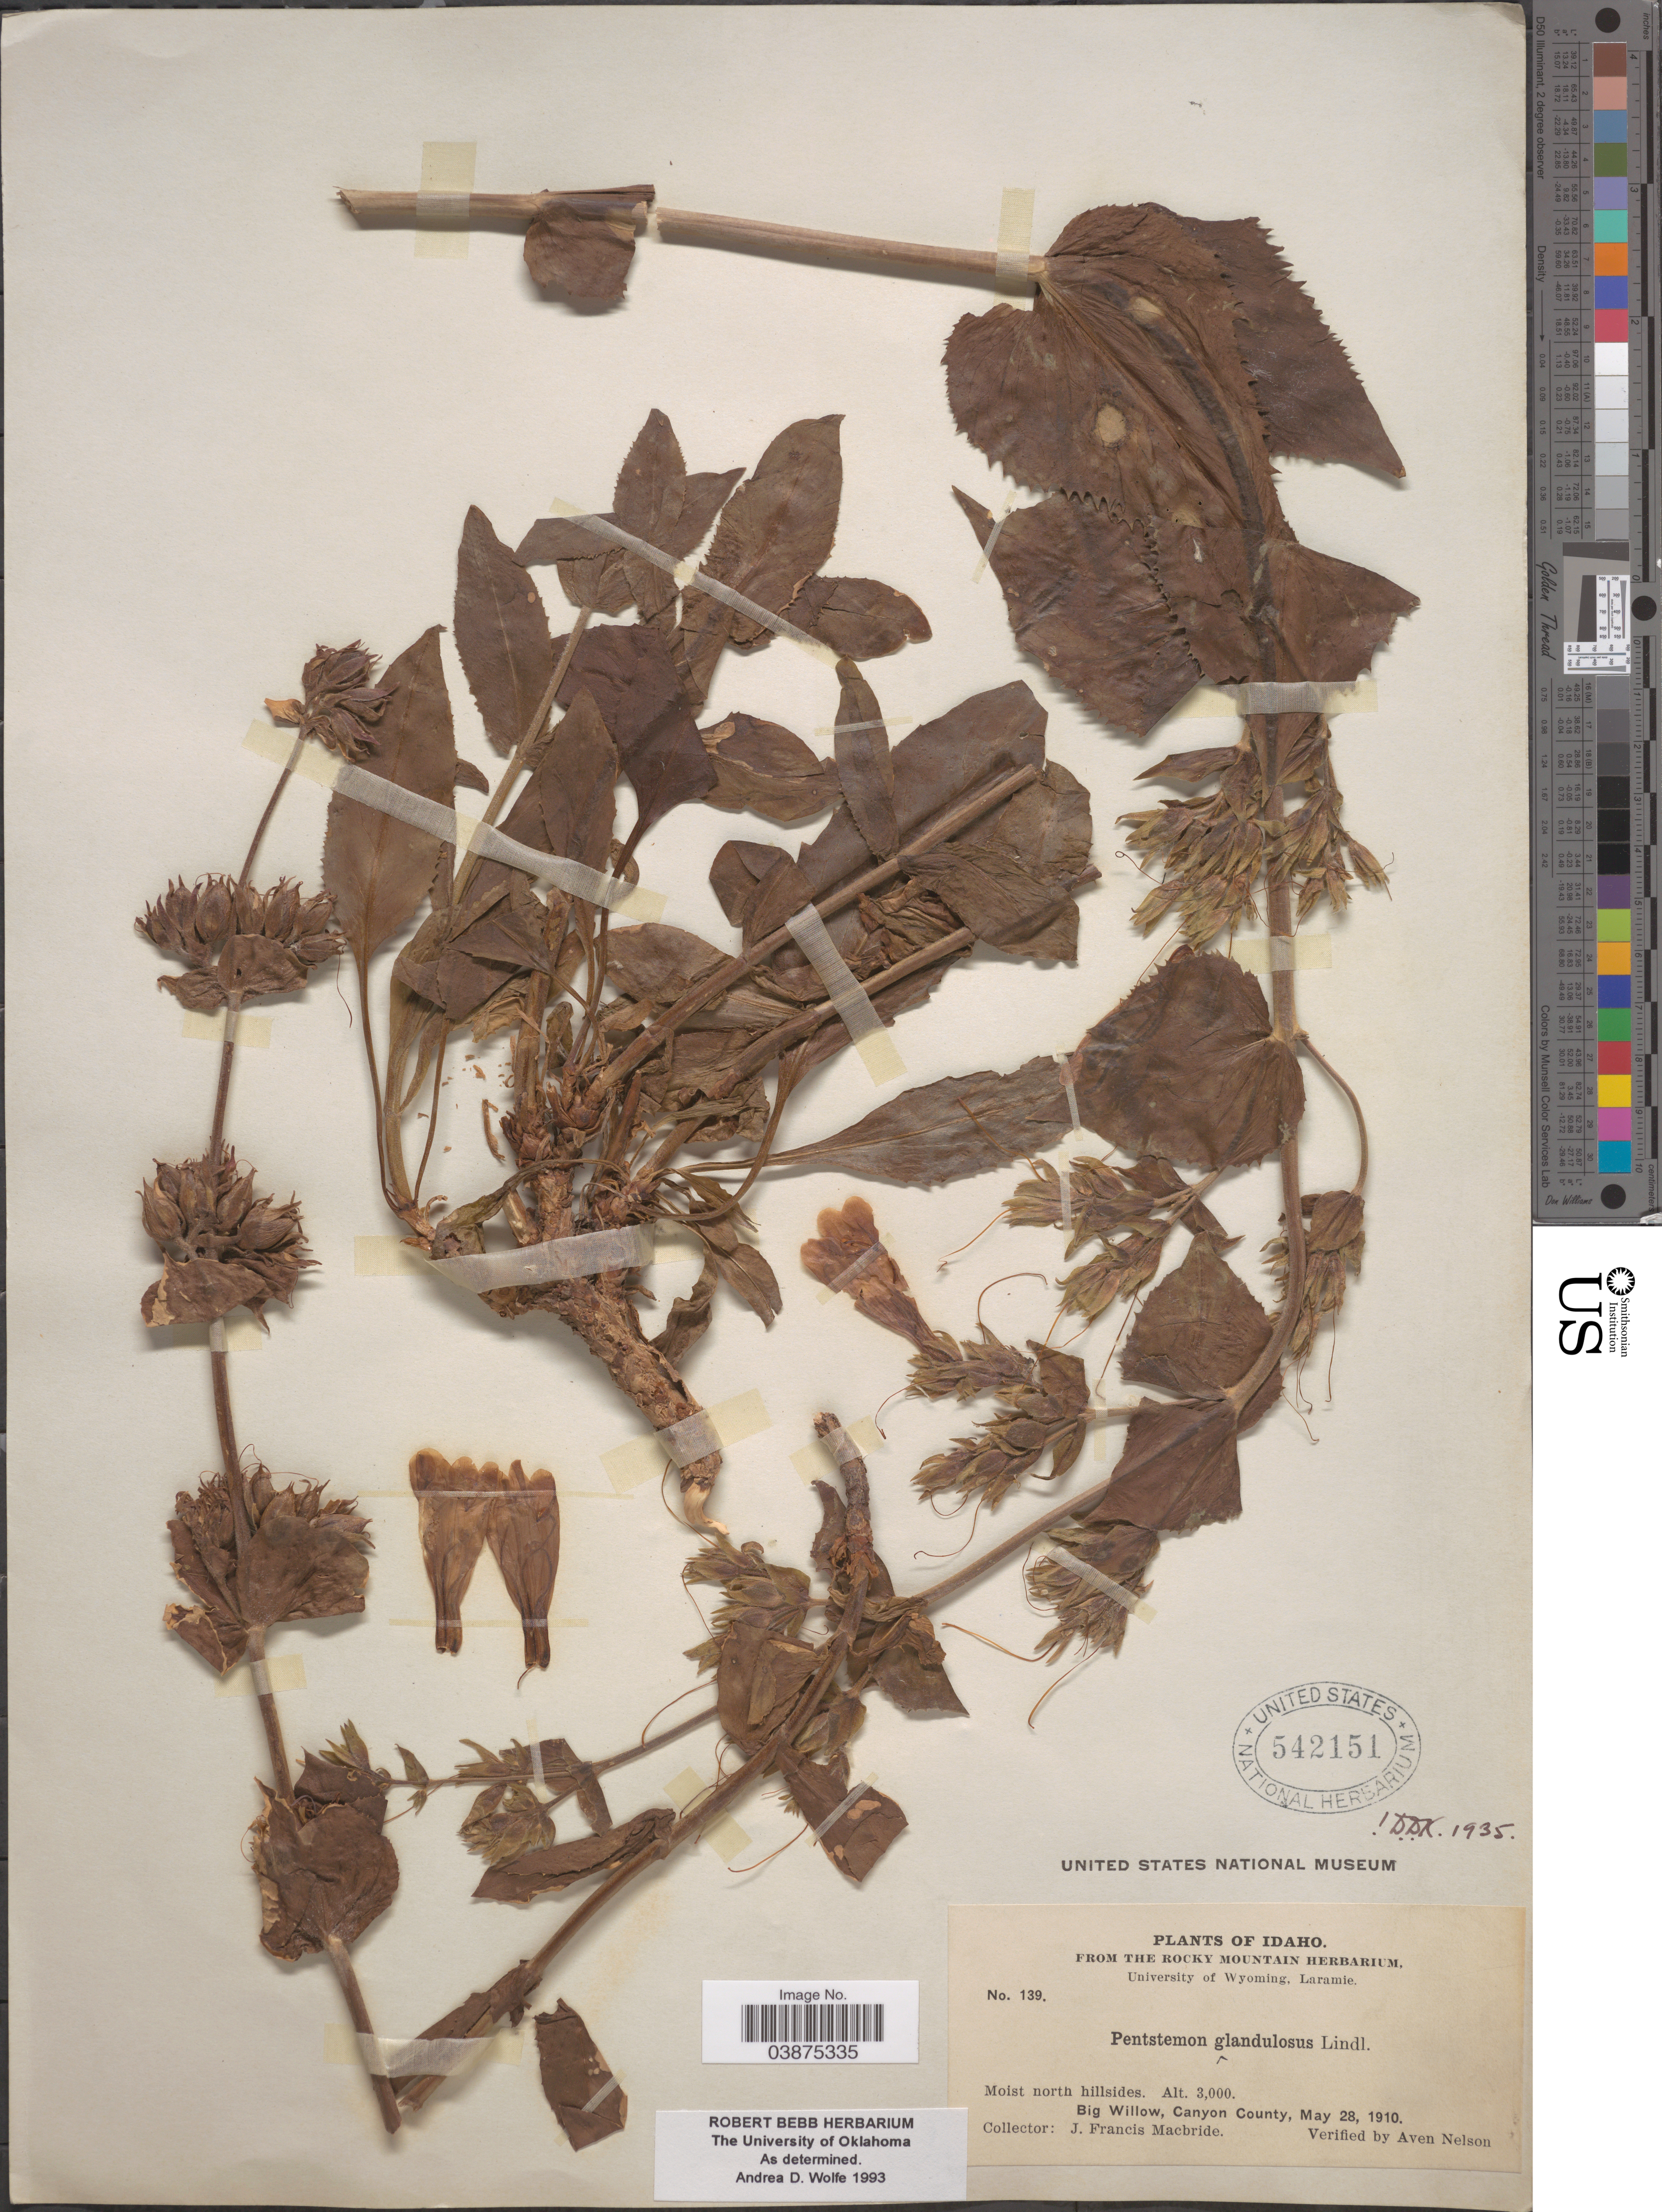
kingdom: Plantae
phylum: Tracheophyta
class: Magnoliopsida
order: Lamiales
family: Plantaginaceae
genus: Penstemon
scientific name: Penstemon glandulosus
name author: Douglas ex Lindl.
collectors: J. F. Macbride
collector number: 139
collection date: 1910-05-28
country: United States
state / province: Idaho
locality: Moist north hillsides. Big Willow, Canyon County.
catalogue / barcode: US 542151